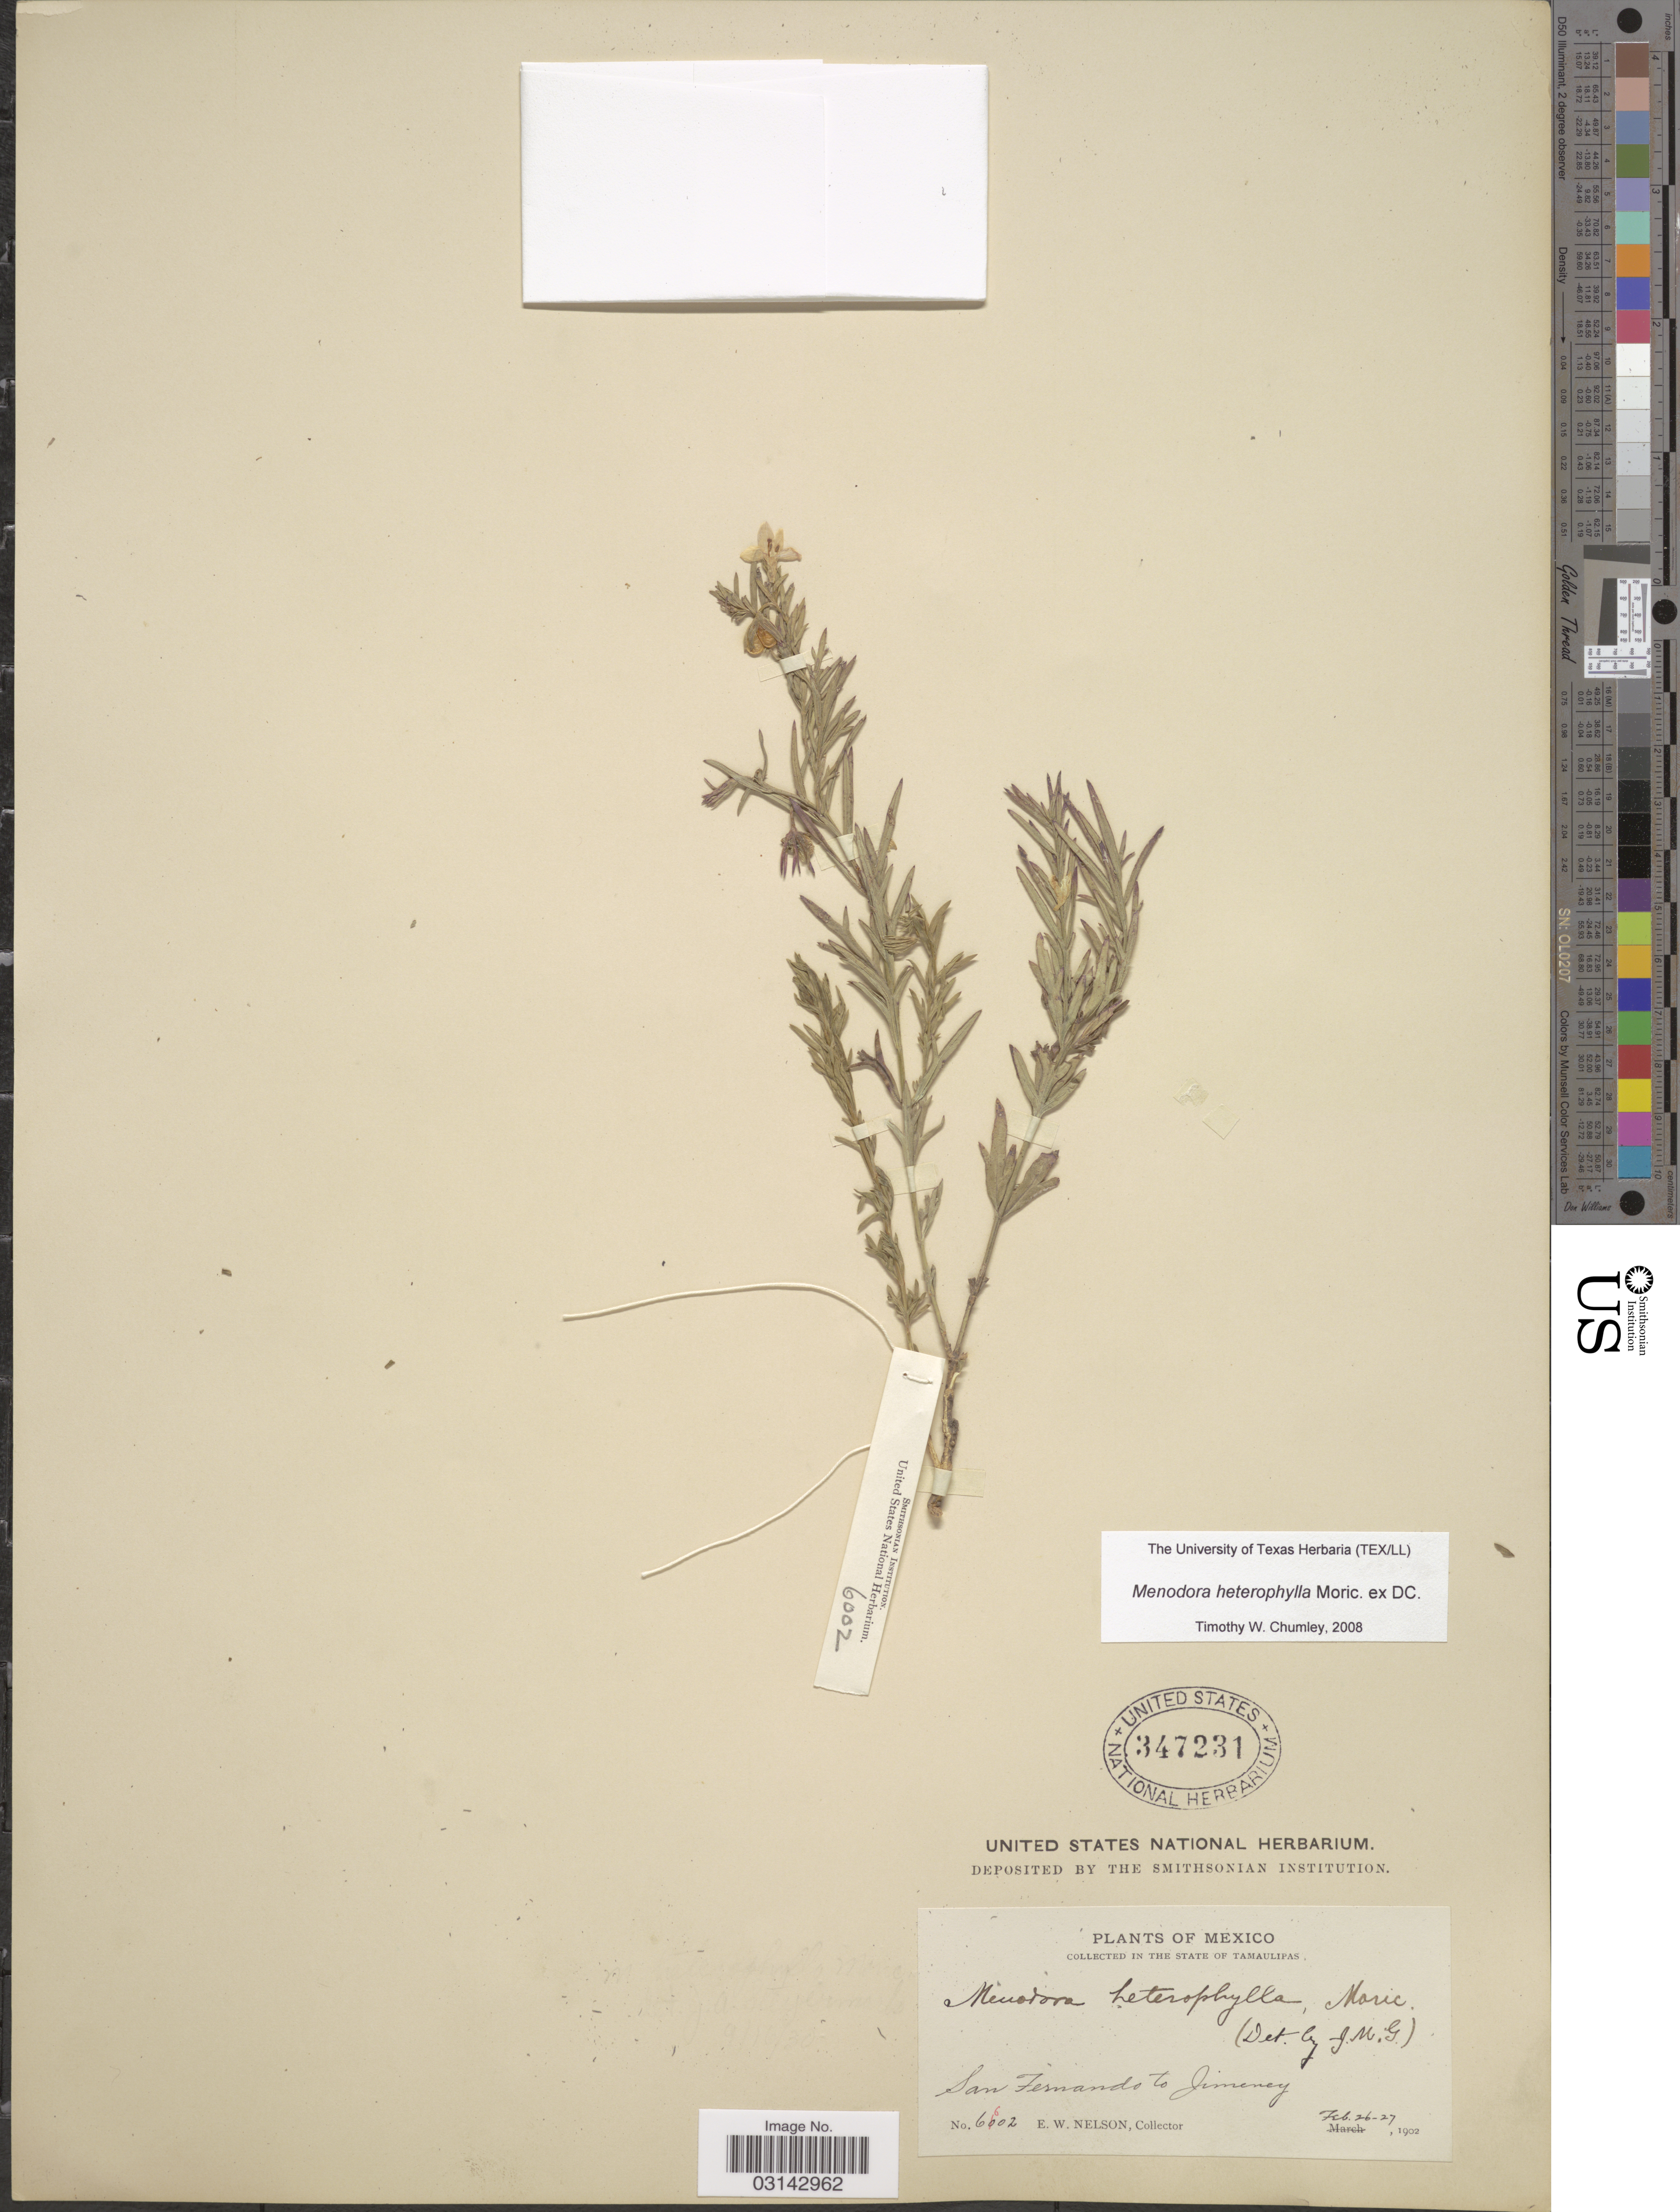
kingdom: Plantae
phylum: Tracheophyta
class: Magnoliopsida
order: Lamiales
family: Oleaceae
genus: Menodora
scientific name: Menodora heterophylla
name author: Moric. ex A. DC.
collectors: E. W. Nelson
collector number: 6602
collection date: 1902-02-26/1906-02-27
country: Mexico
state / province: Tamaulipas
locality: San Fernando to Jimeney.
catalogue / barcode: US 347231